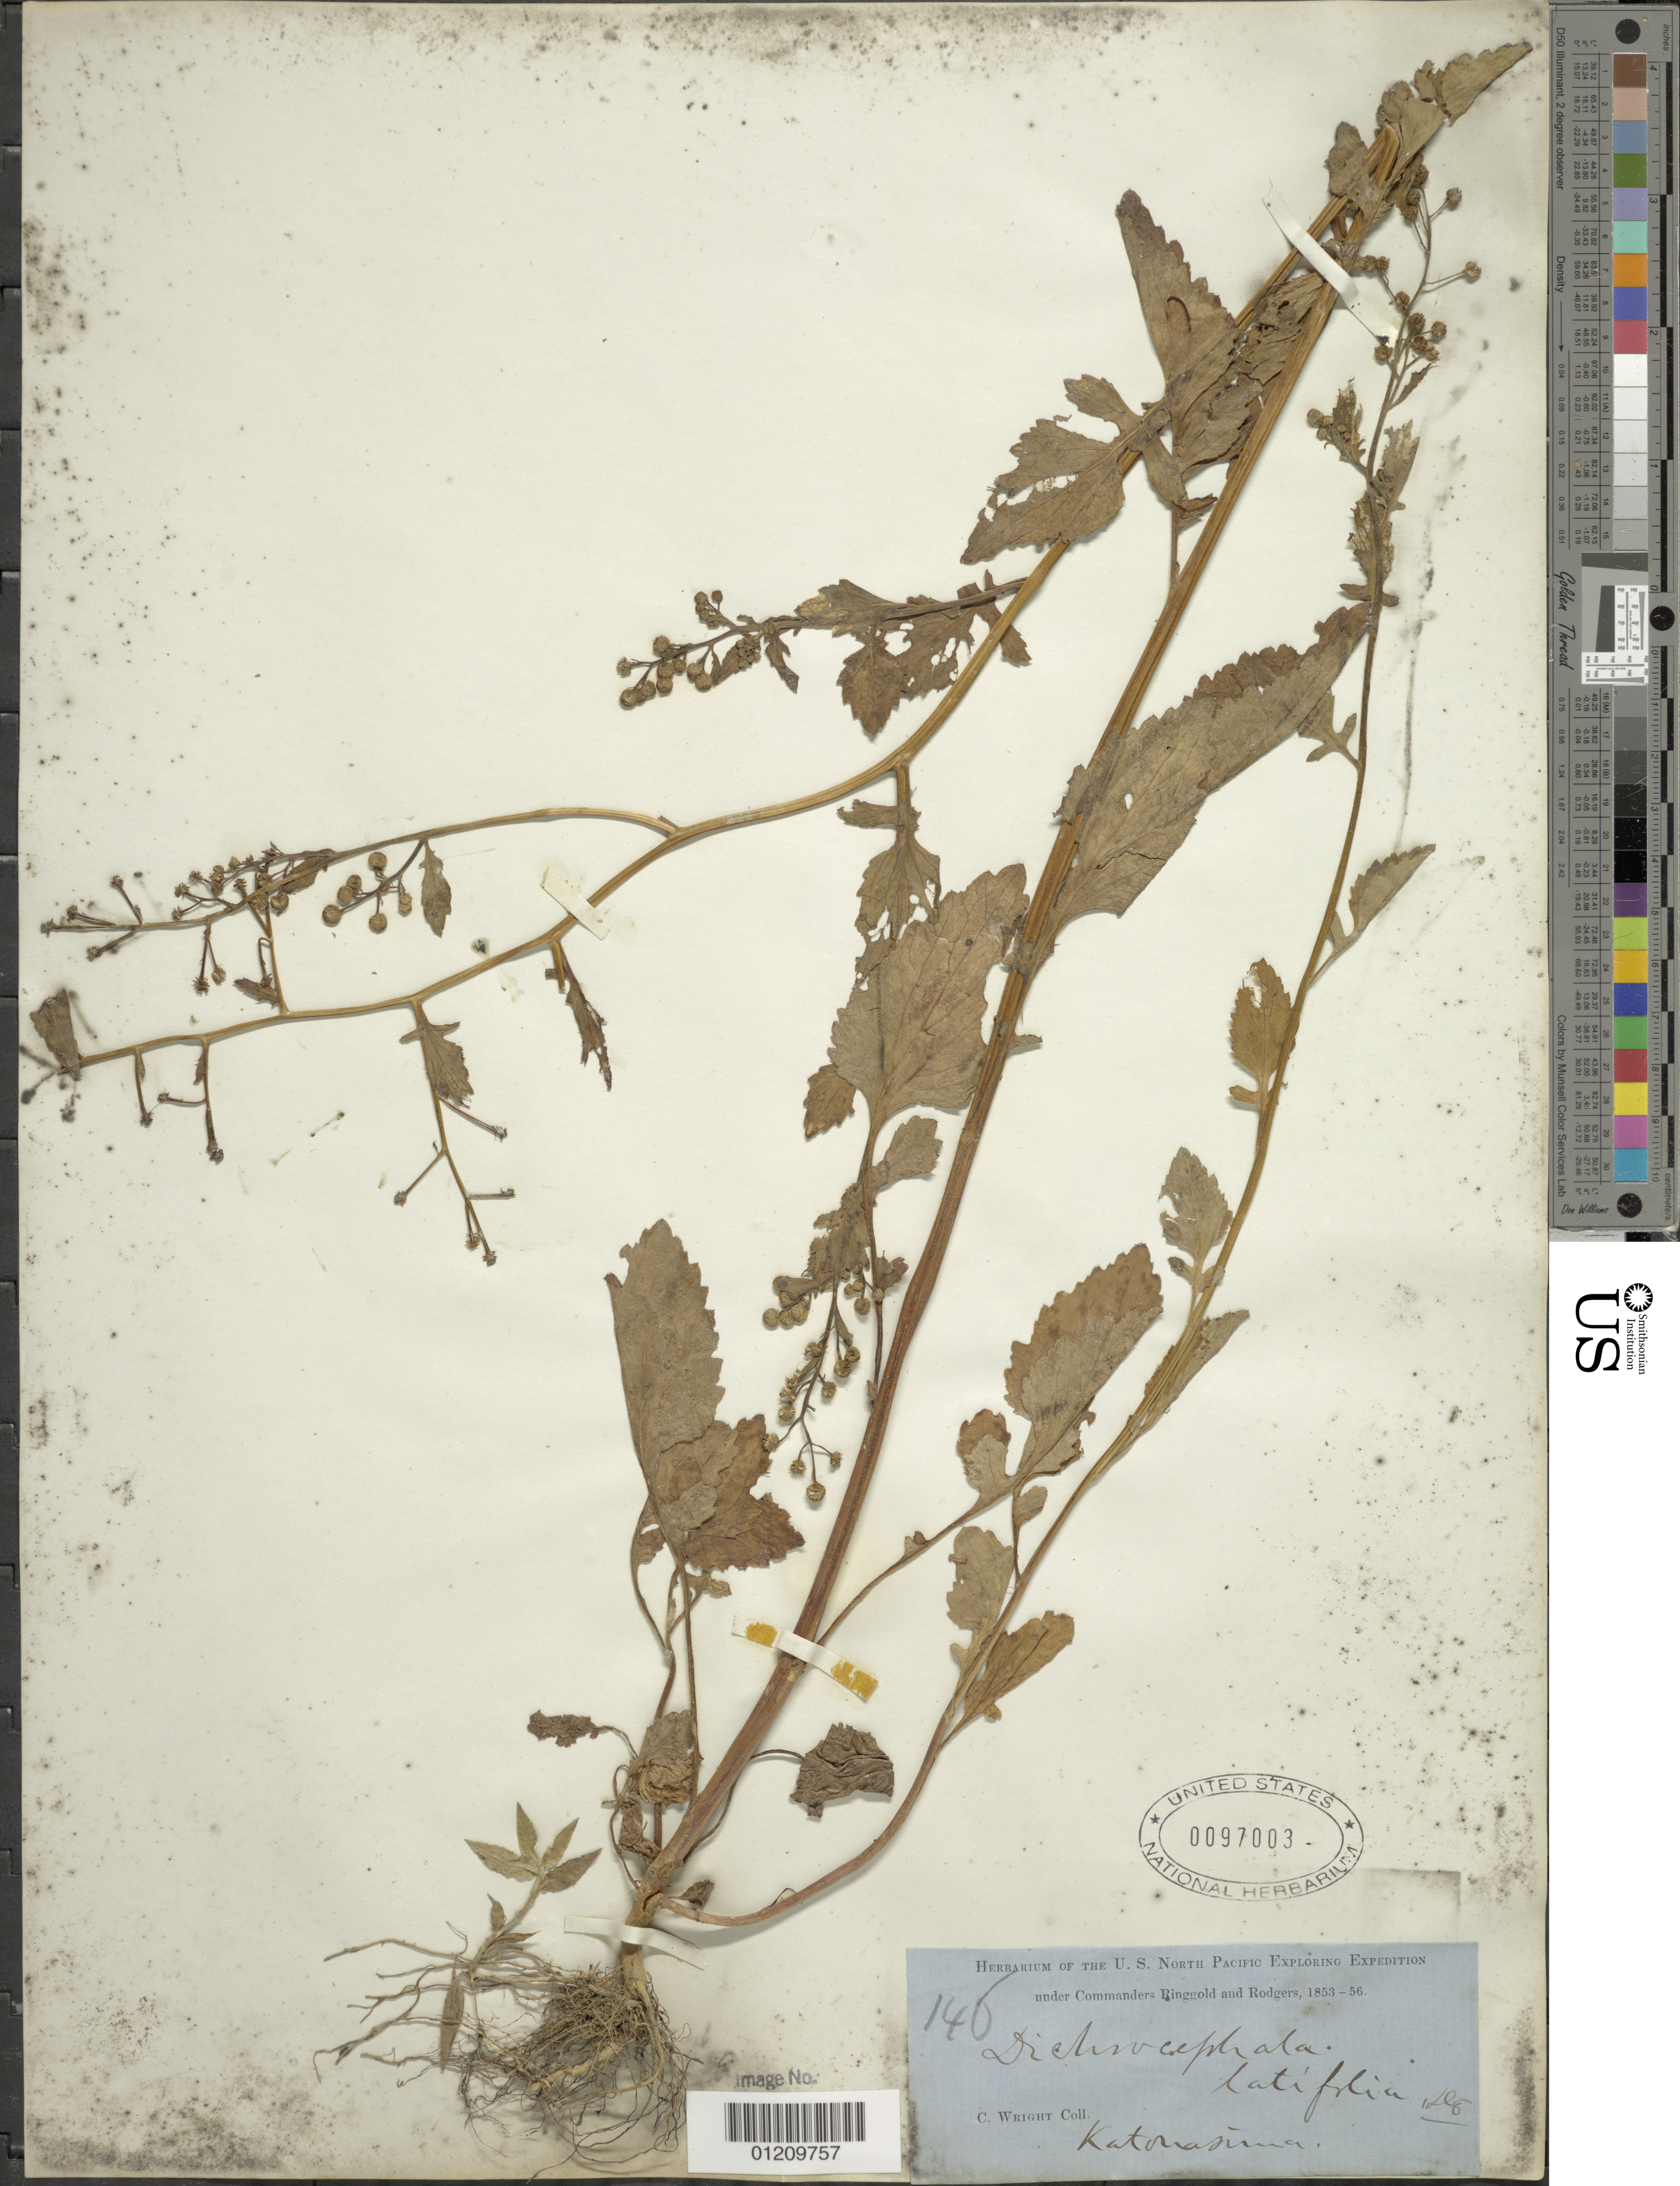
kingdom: Plantae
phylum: Tracheophyta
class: Magnoliopsida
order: Asterales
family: Asteraceae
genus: Dichrocephala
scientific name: Dichrocephala integrifolia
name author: (L. f.) Kuntze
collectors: C. Wright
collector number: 146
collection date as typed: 1853 to -- --- 1856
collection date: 1853/1856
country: Japan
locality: Katonasima.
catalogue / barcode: US 97003